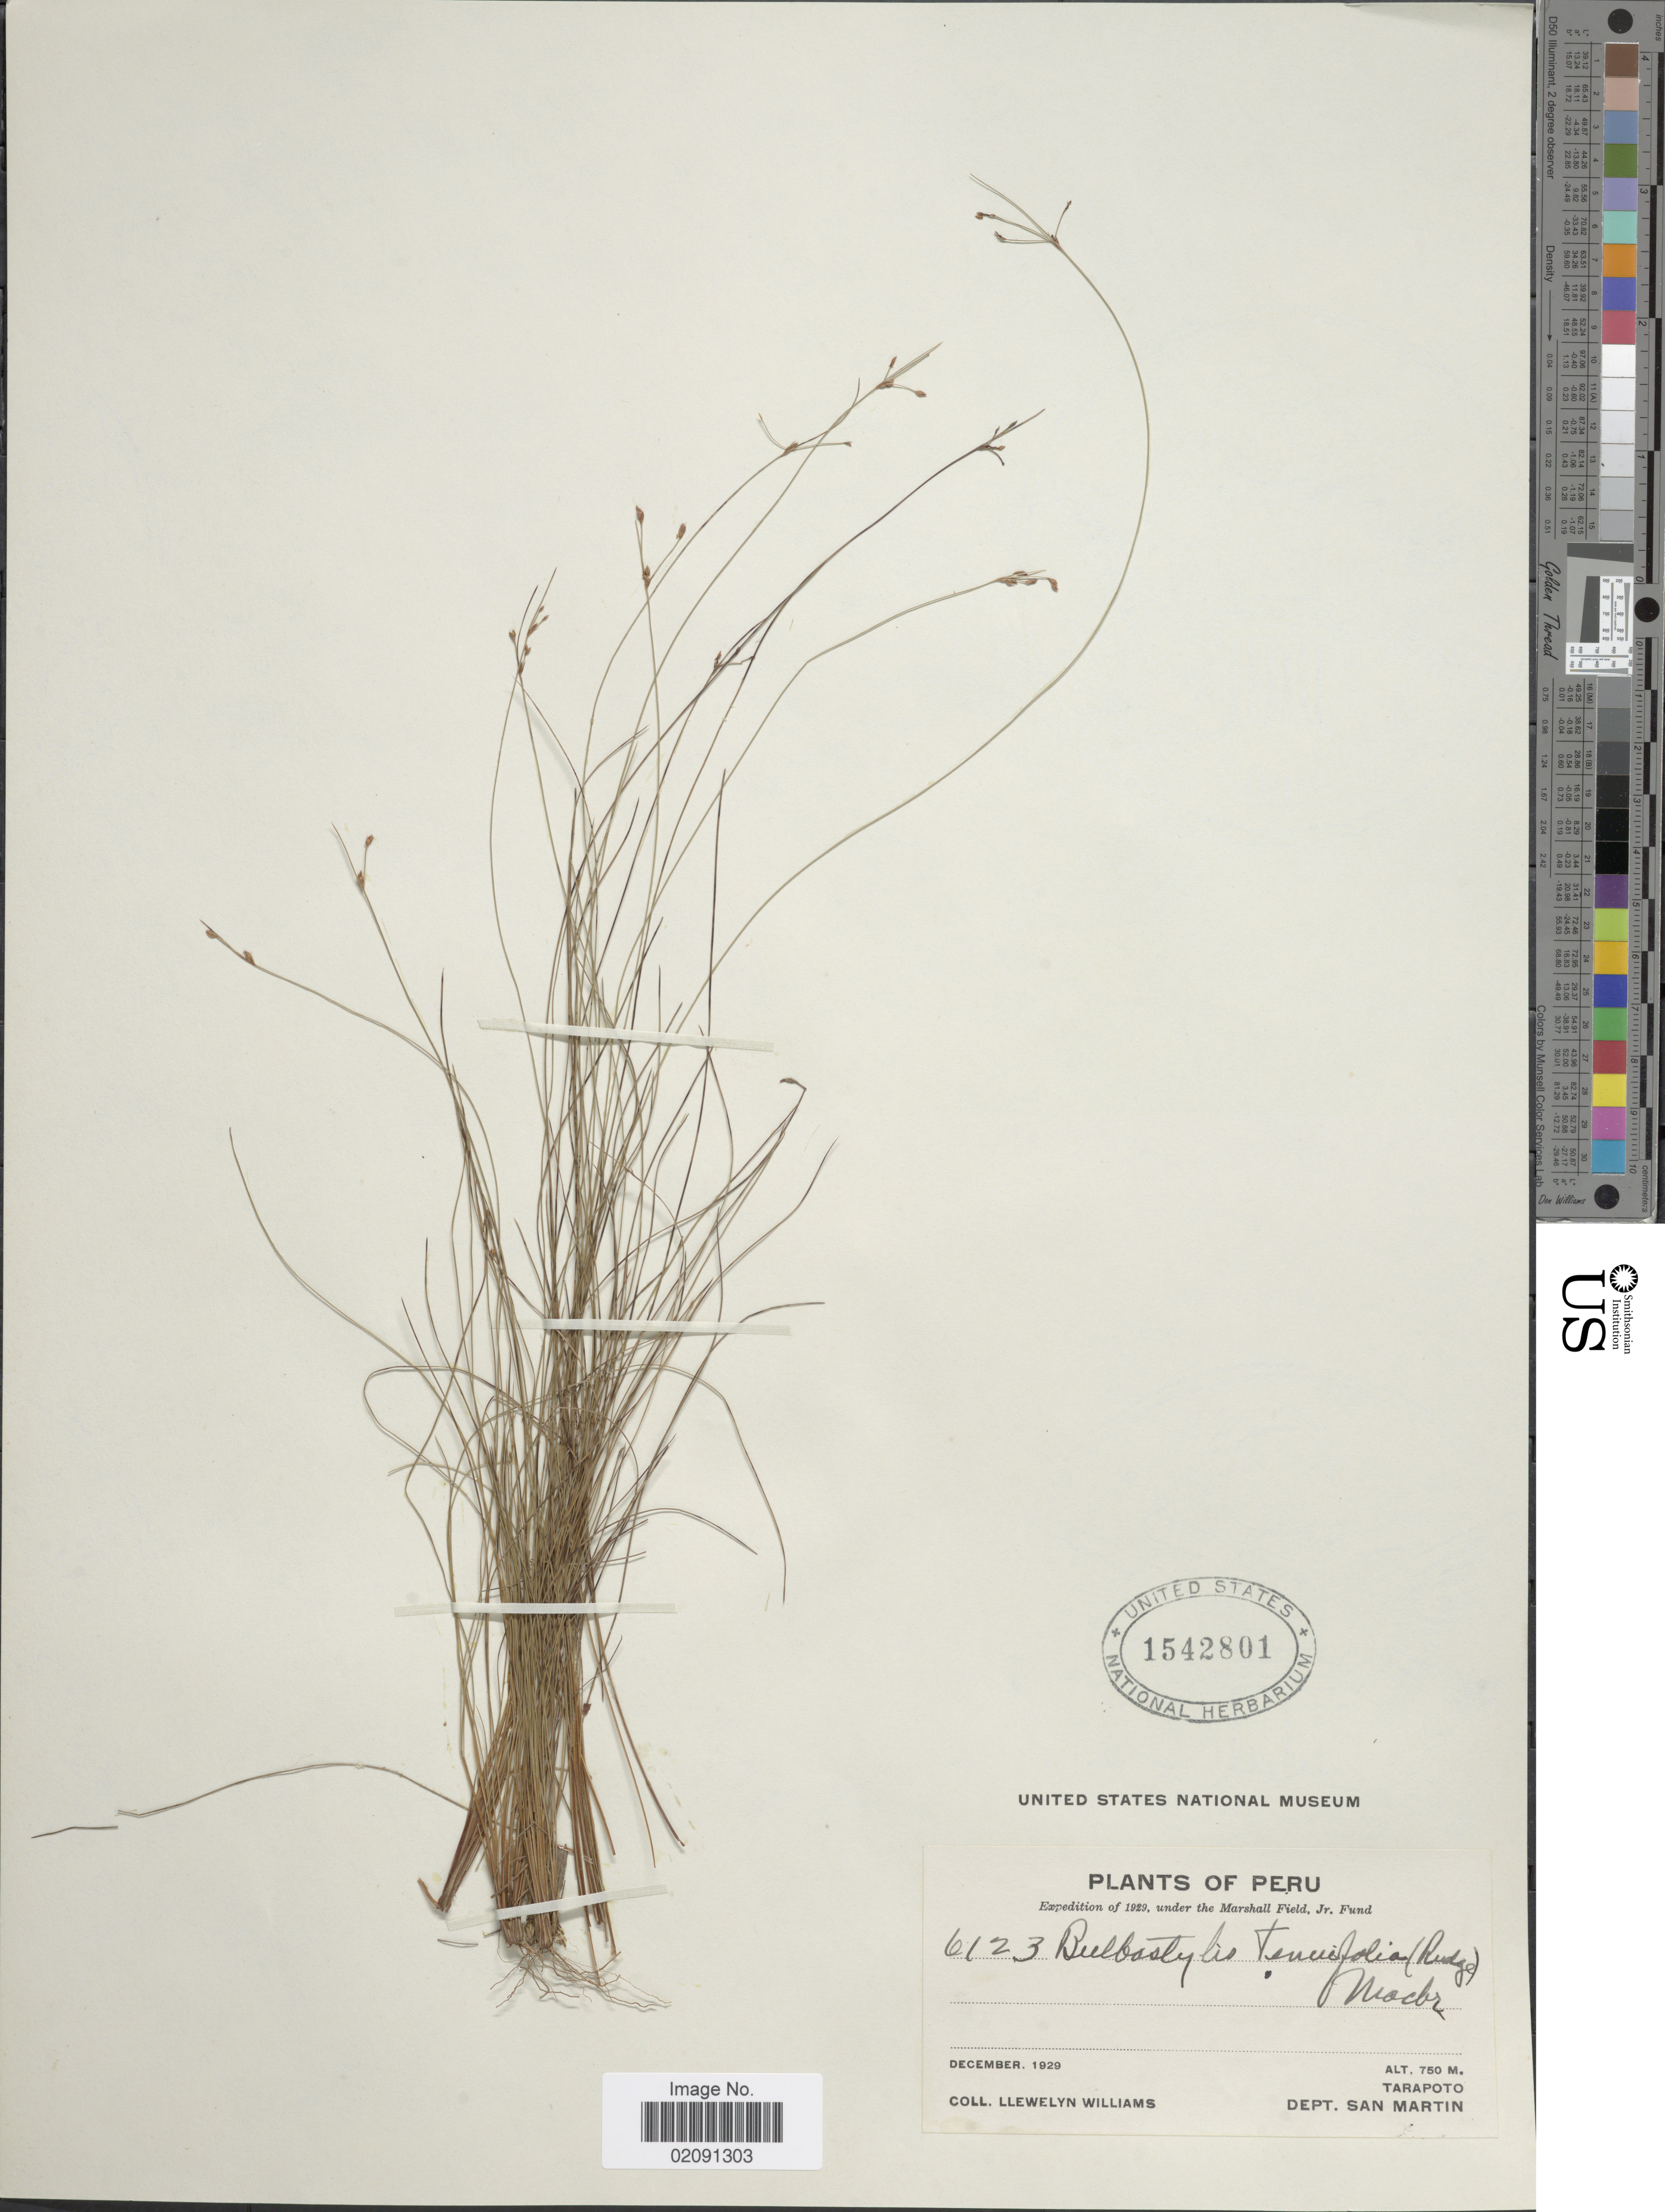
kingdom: Plantae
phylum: Tracheophyta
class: Liliopsida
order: Poales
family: Cyperaceae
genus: Bulbostylis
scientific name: Bulbostylis tenuifolia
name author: (Rudge) J.F. Macbr.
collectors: Ll. Williams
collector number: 6123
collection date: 1929-12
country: Peru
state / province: San Martín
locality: Tarapoto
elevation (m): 750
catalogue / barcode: US 1542801